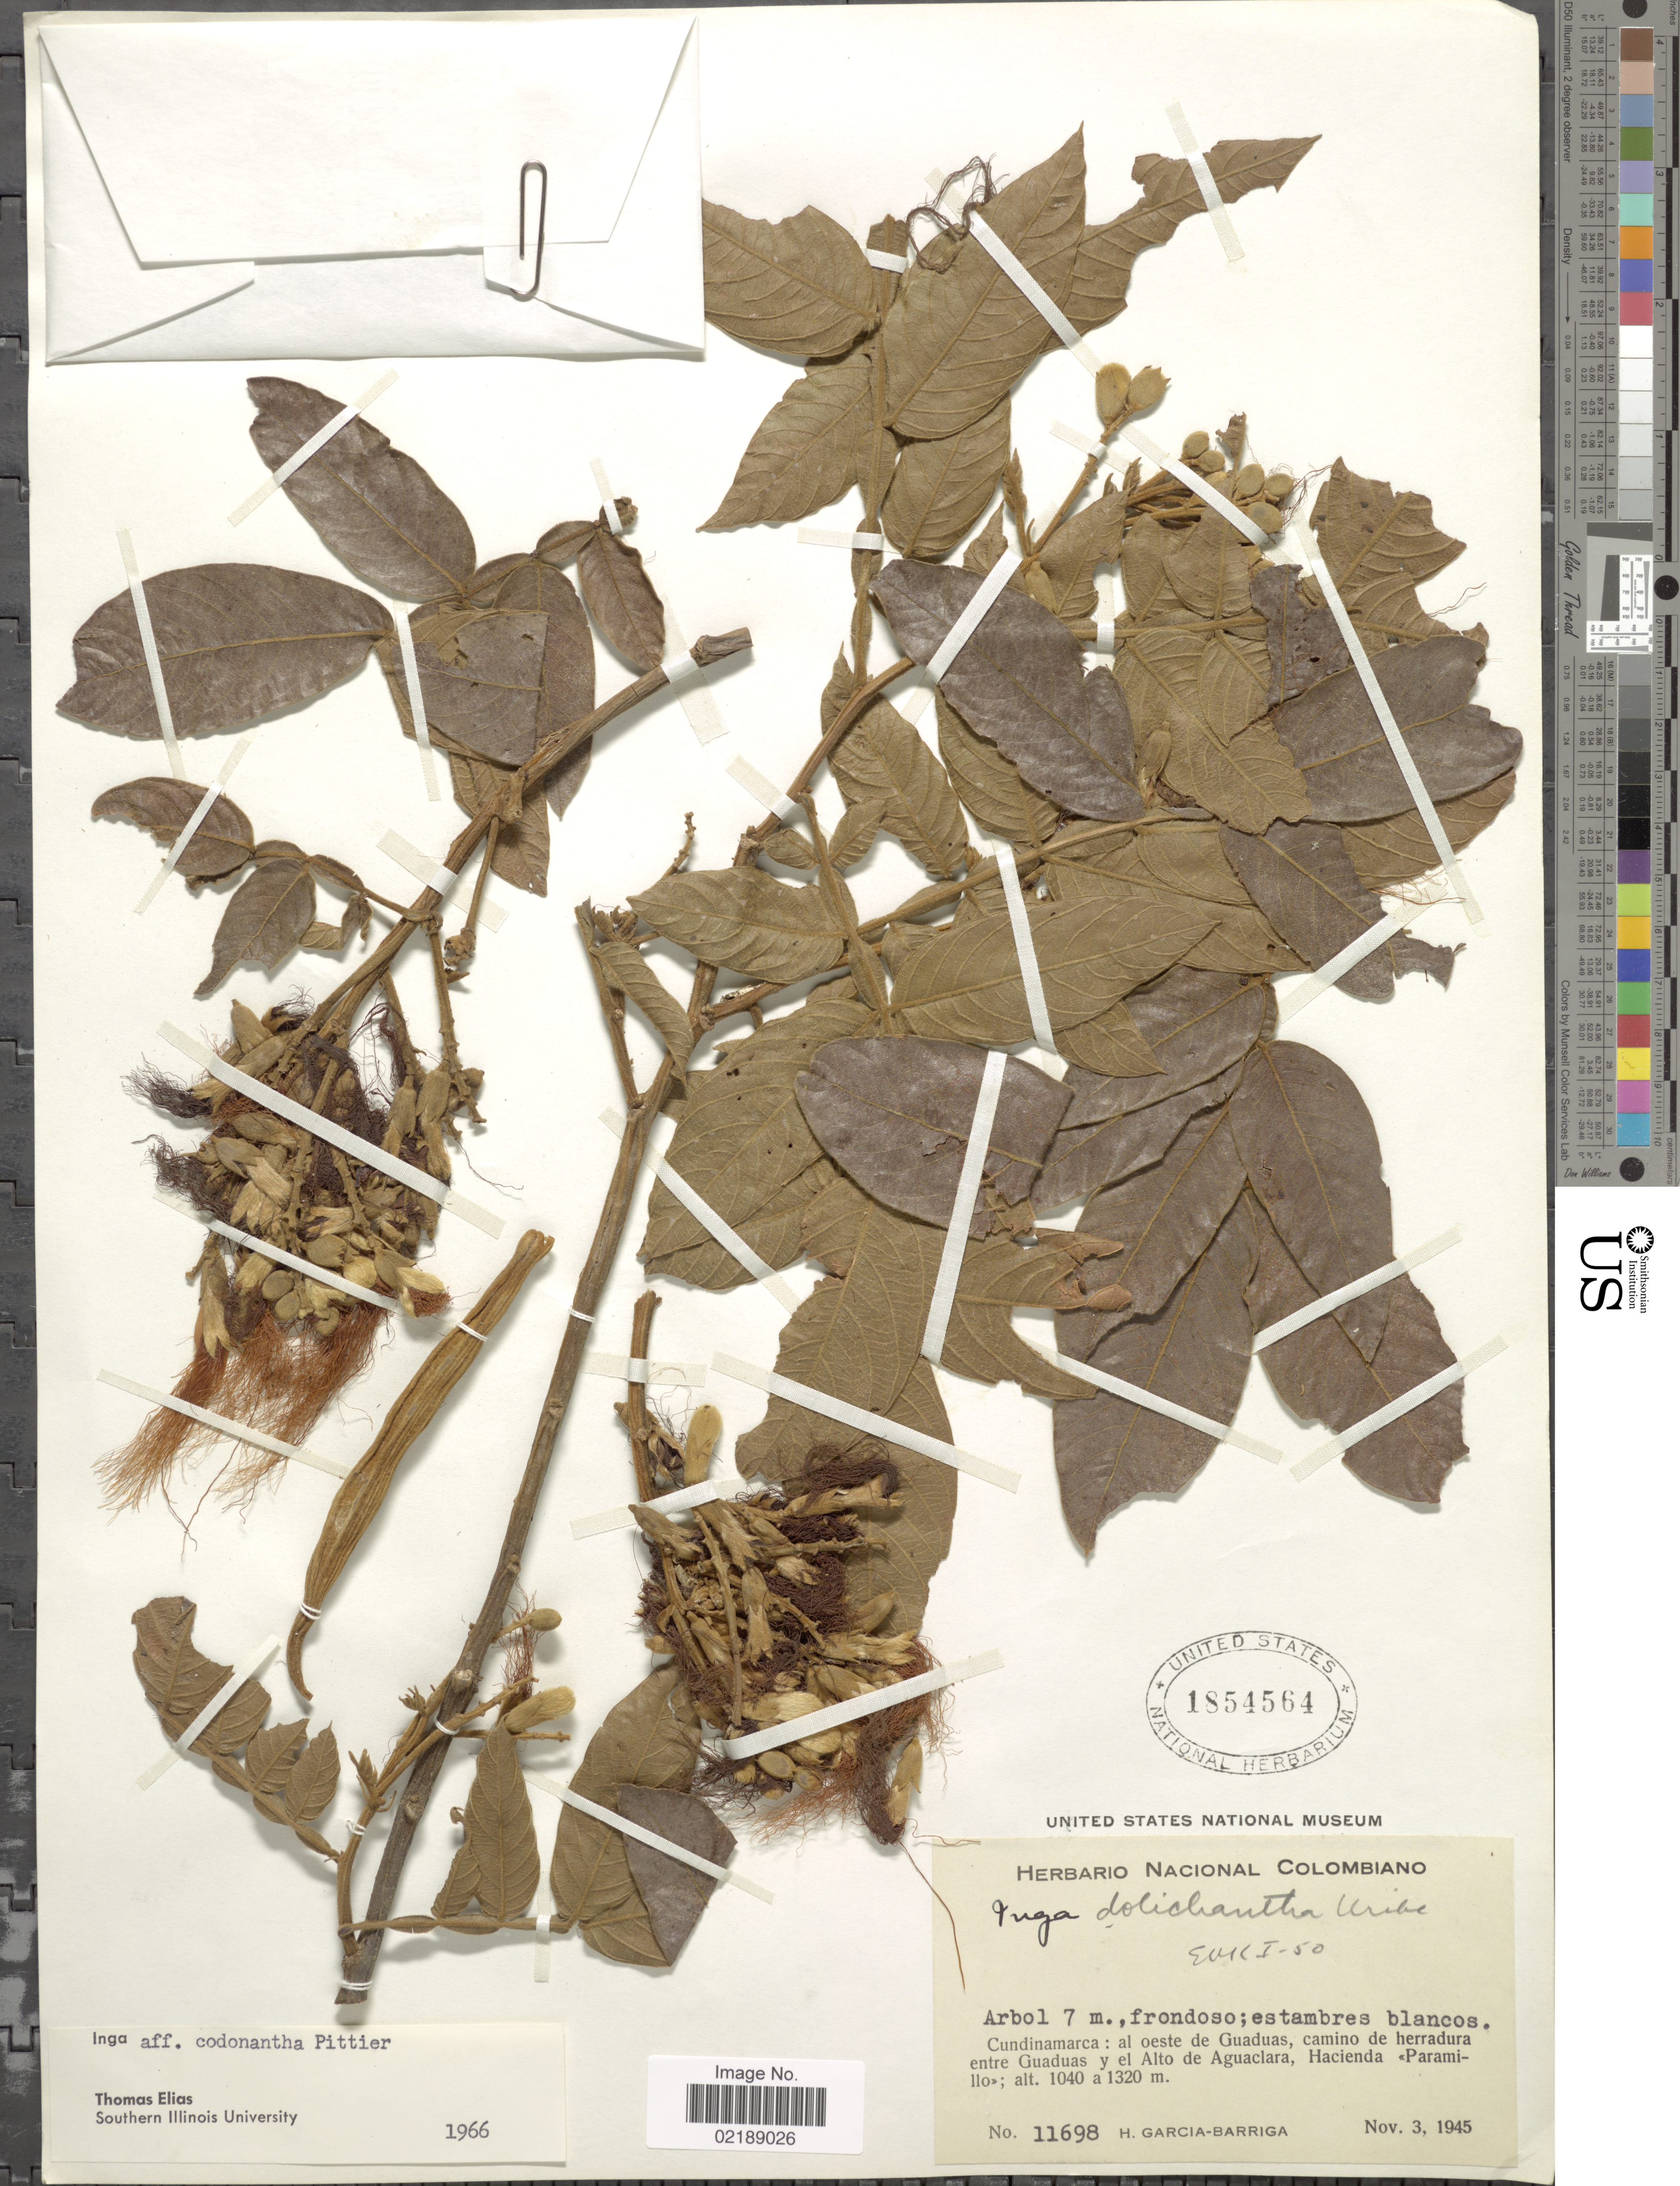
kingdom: Plantae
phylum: Tracheophyta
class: Magnoliopsida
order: Fabales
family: Fabaceae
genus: Inga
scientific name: Inga ornata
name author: Kunth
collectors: H. García Barriga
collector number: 11698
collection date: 1945-11-03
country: Colombia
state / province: Cundinamarca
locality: Al oeste de Guaduas, camino de herradura entre Guaduas y el Alto de Aguaclara, Hacienda Paramillo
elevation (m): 1040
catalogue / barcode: US 1854564